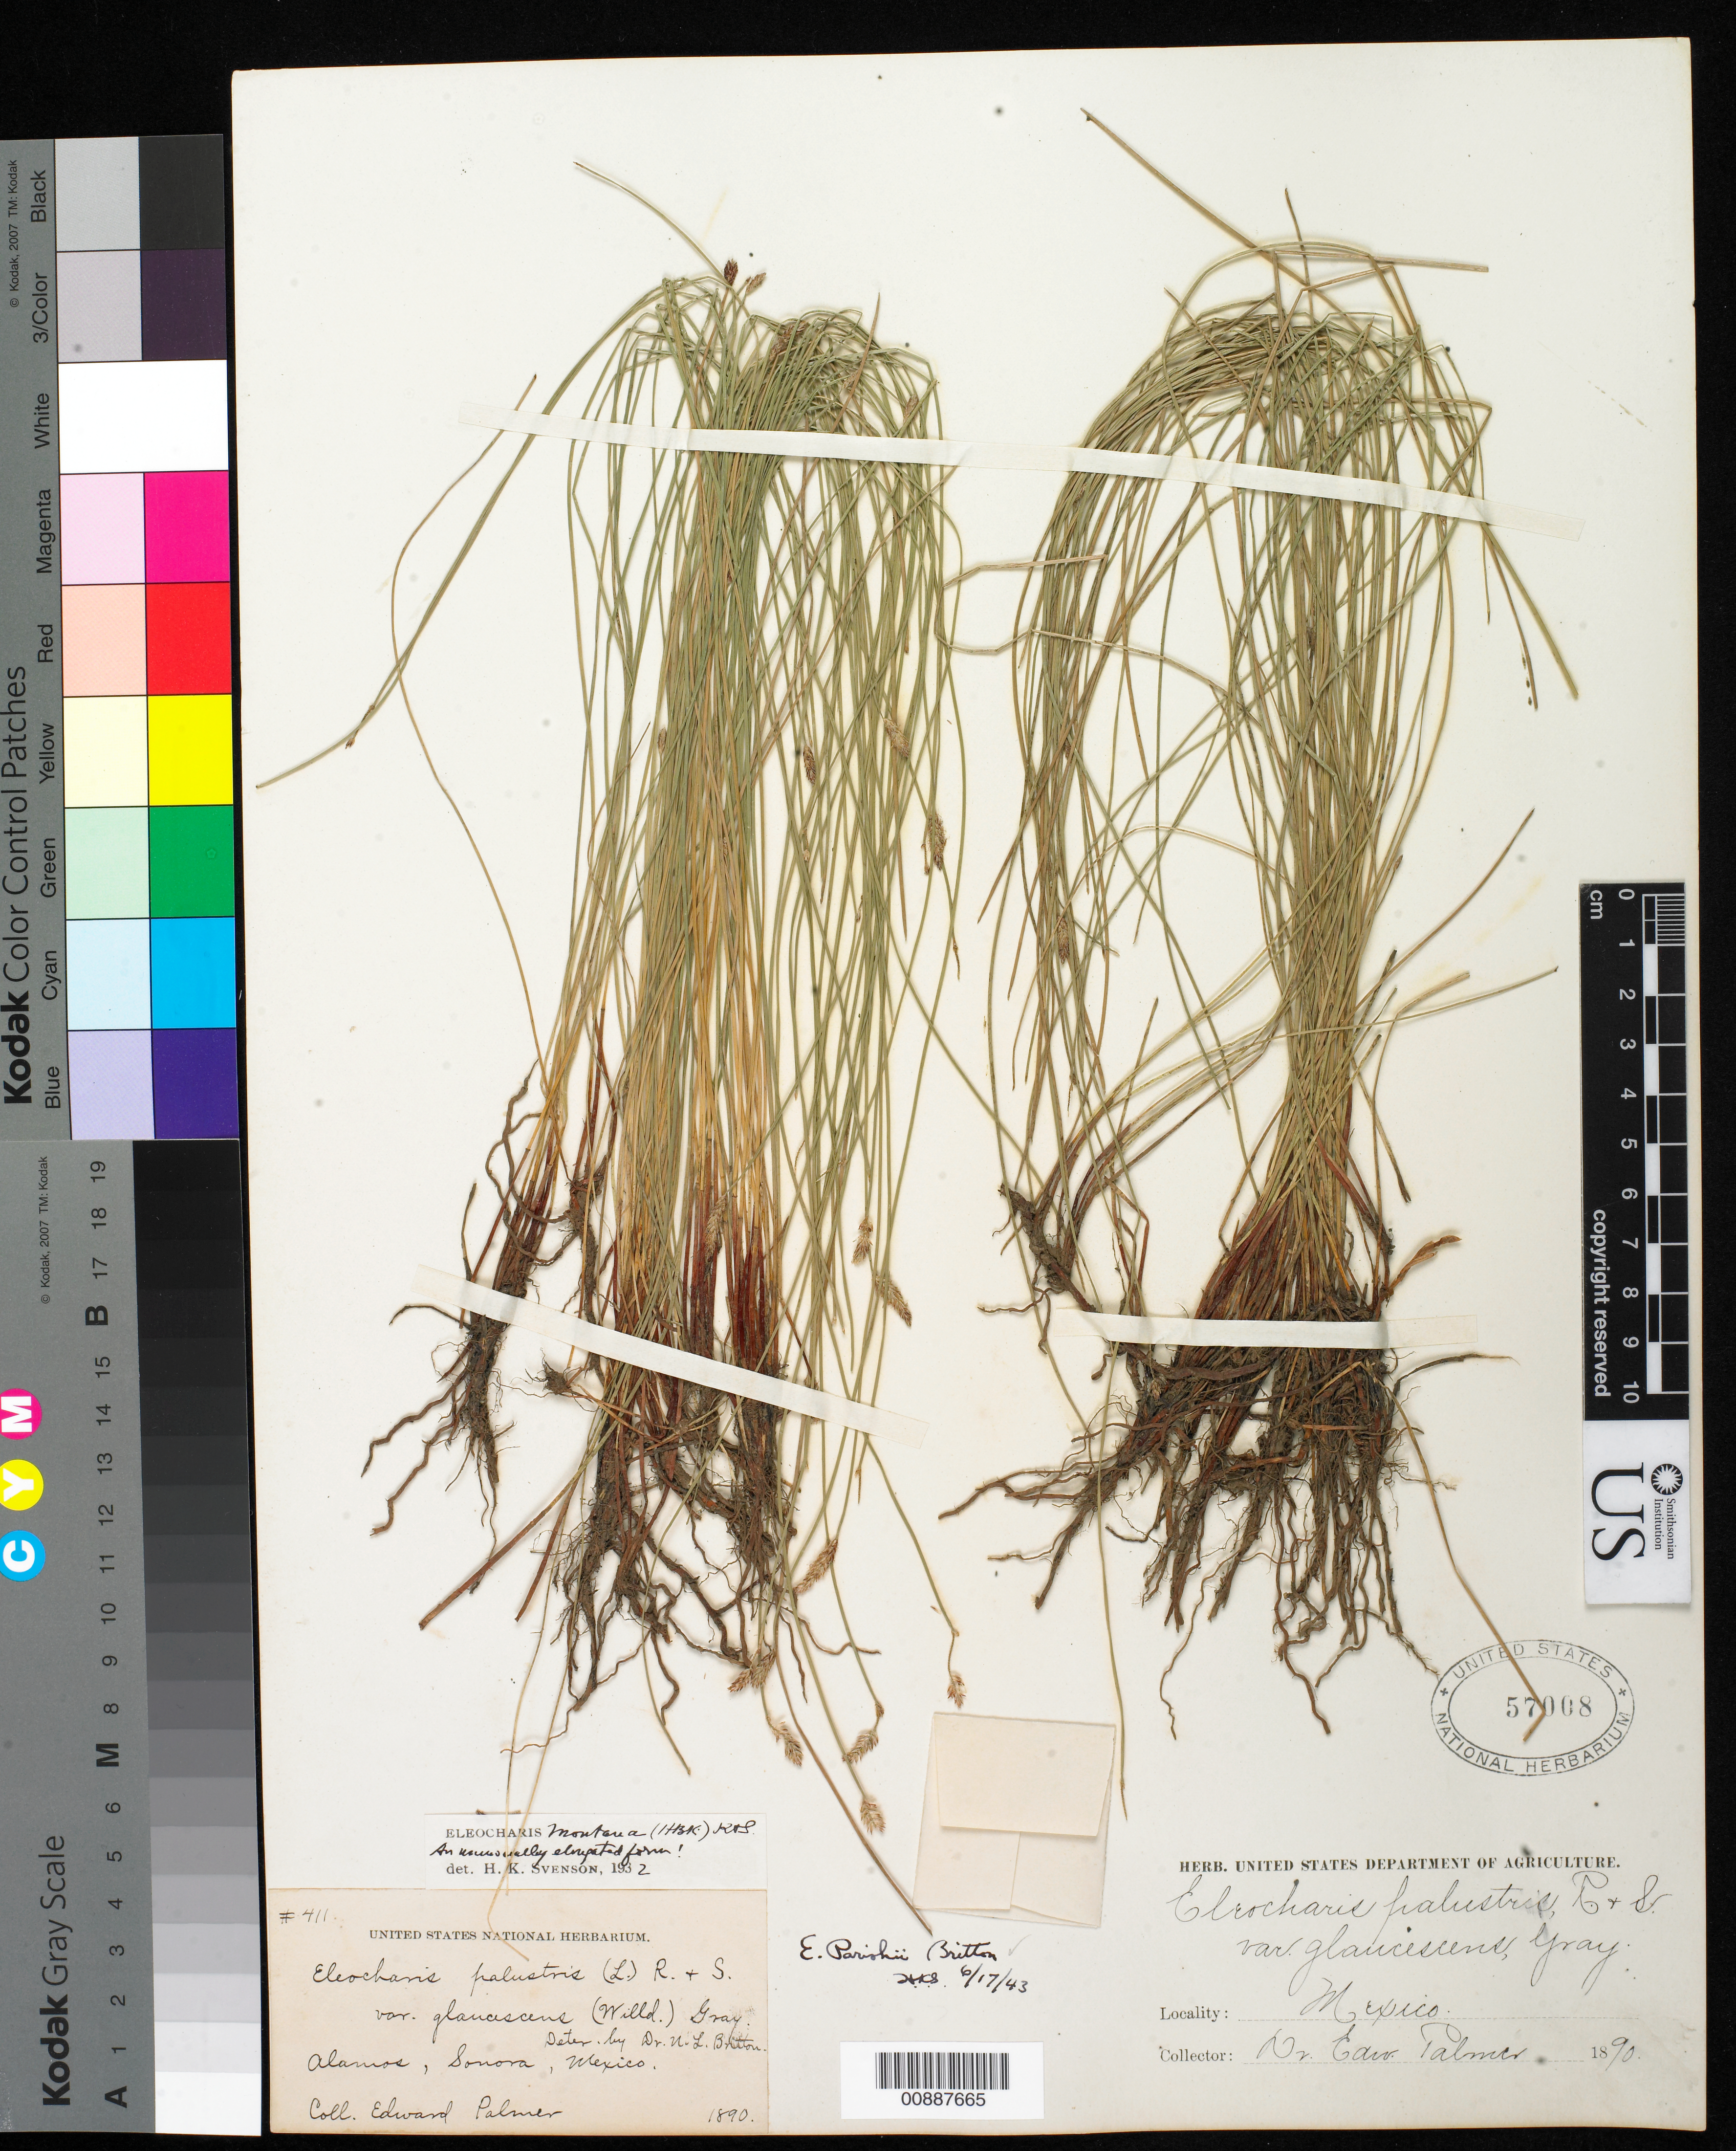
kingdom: Plantae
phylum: Tracheophyta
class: Liliopsida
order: Poales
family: Cyperaceae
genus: Eleocharis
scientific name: Eleocharis parishii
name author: Britton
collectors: E. Palmer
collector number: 411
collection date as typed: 1890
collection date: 1890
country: Mexico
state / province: Sonora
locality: Alamos, Sonora.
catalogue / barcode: US 57008